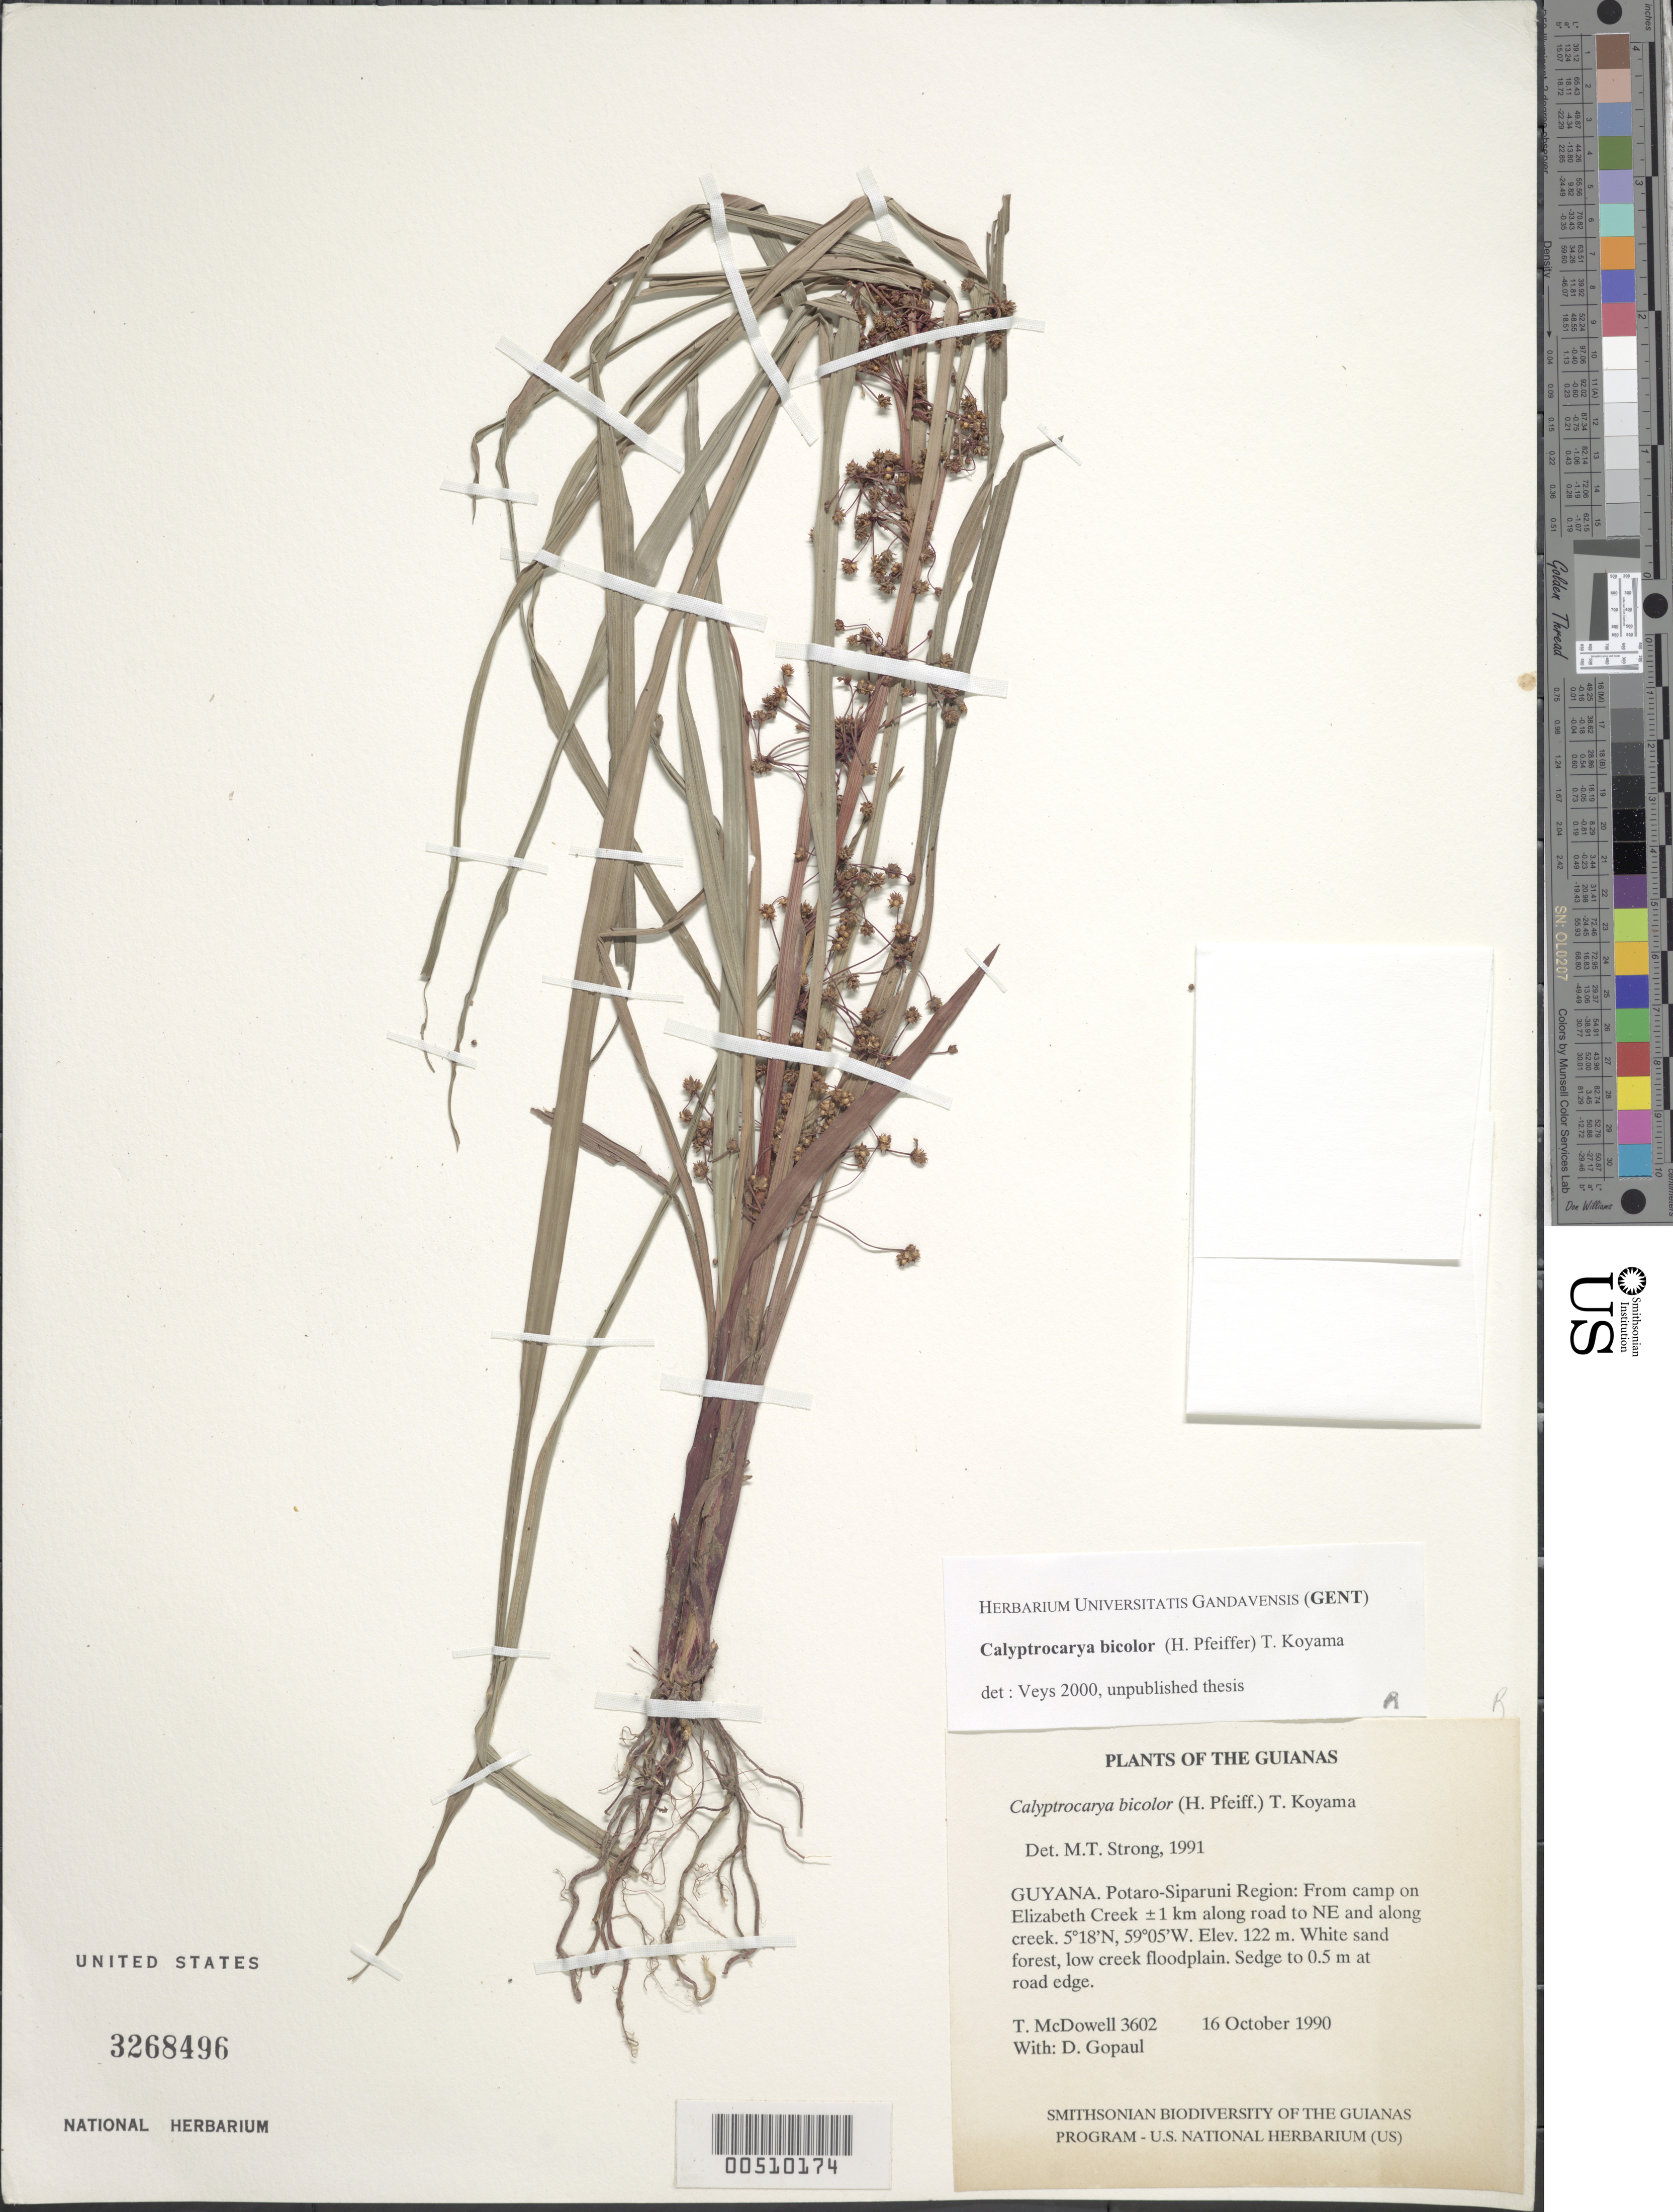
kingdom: Plantae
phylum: Tracheophyta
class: Liliopsida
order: Poales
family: Cyperaceae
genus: Calyptrocarya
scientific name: Calyptrocarya bicolor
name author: (H. Pfeiff.) T. Koyama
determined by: Strong, M. T., (US), Smithsonian Institution - National Museum of Natural History (UNITED STATES)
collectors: T. McDowell & D. Gopaul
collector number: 3602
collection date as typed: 16 Oct 1990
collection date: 1990-10-16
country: Guyana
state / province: Potaro-Siparuni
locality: From camp on Elizabeth Creek +/- 1 km along road to NE and along creek.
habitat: White sand forest, low creek floodplain; roadside.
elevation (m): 122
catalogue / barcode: US 3268496